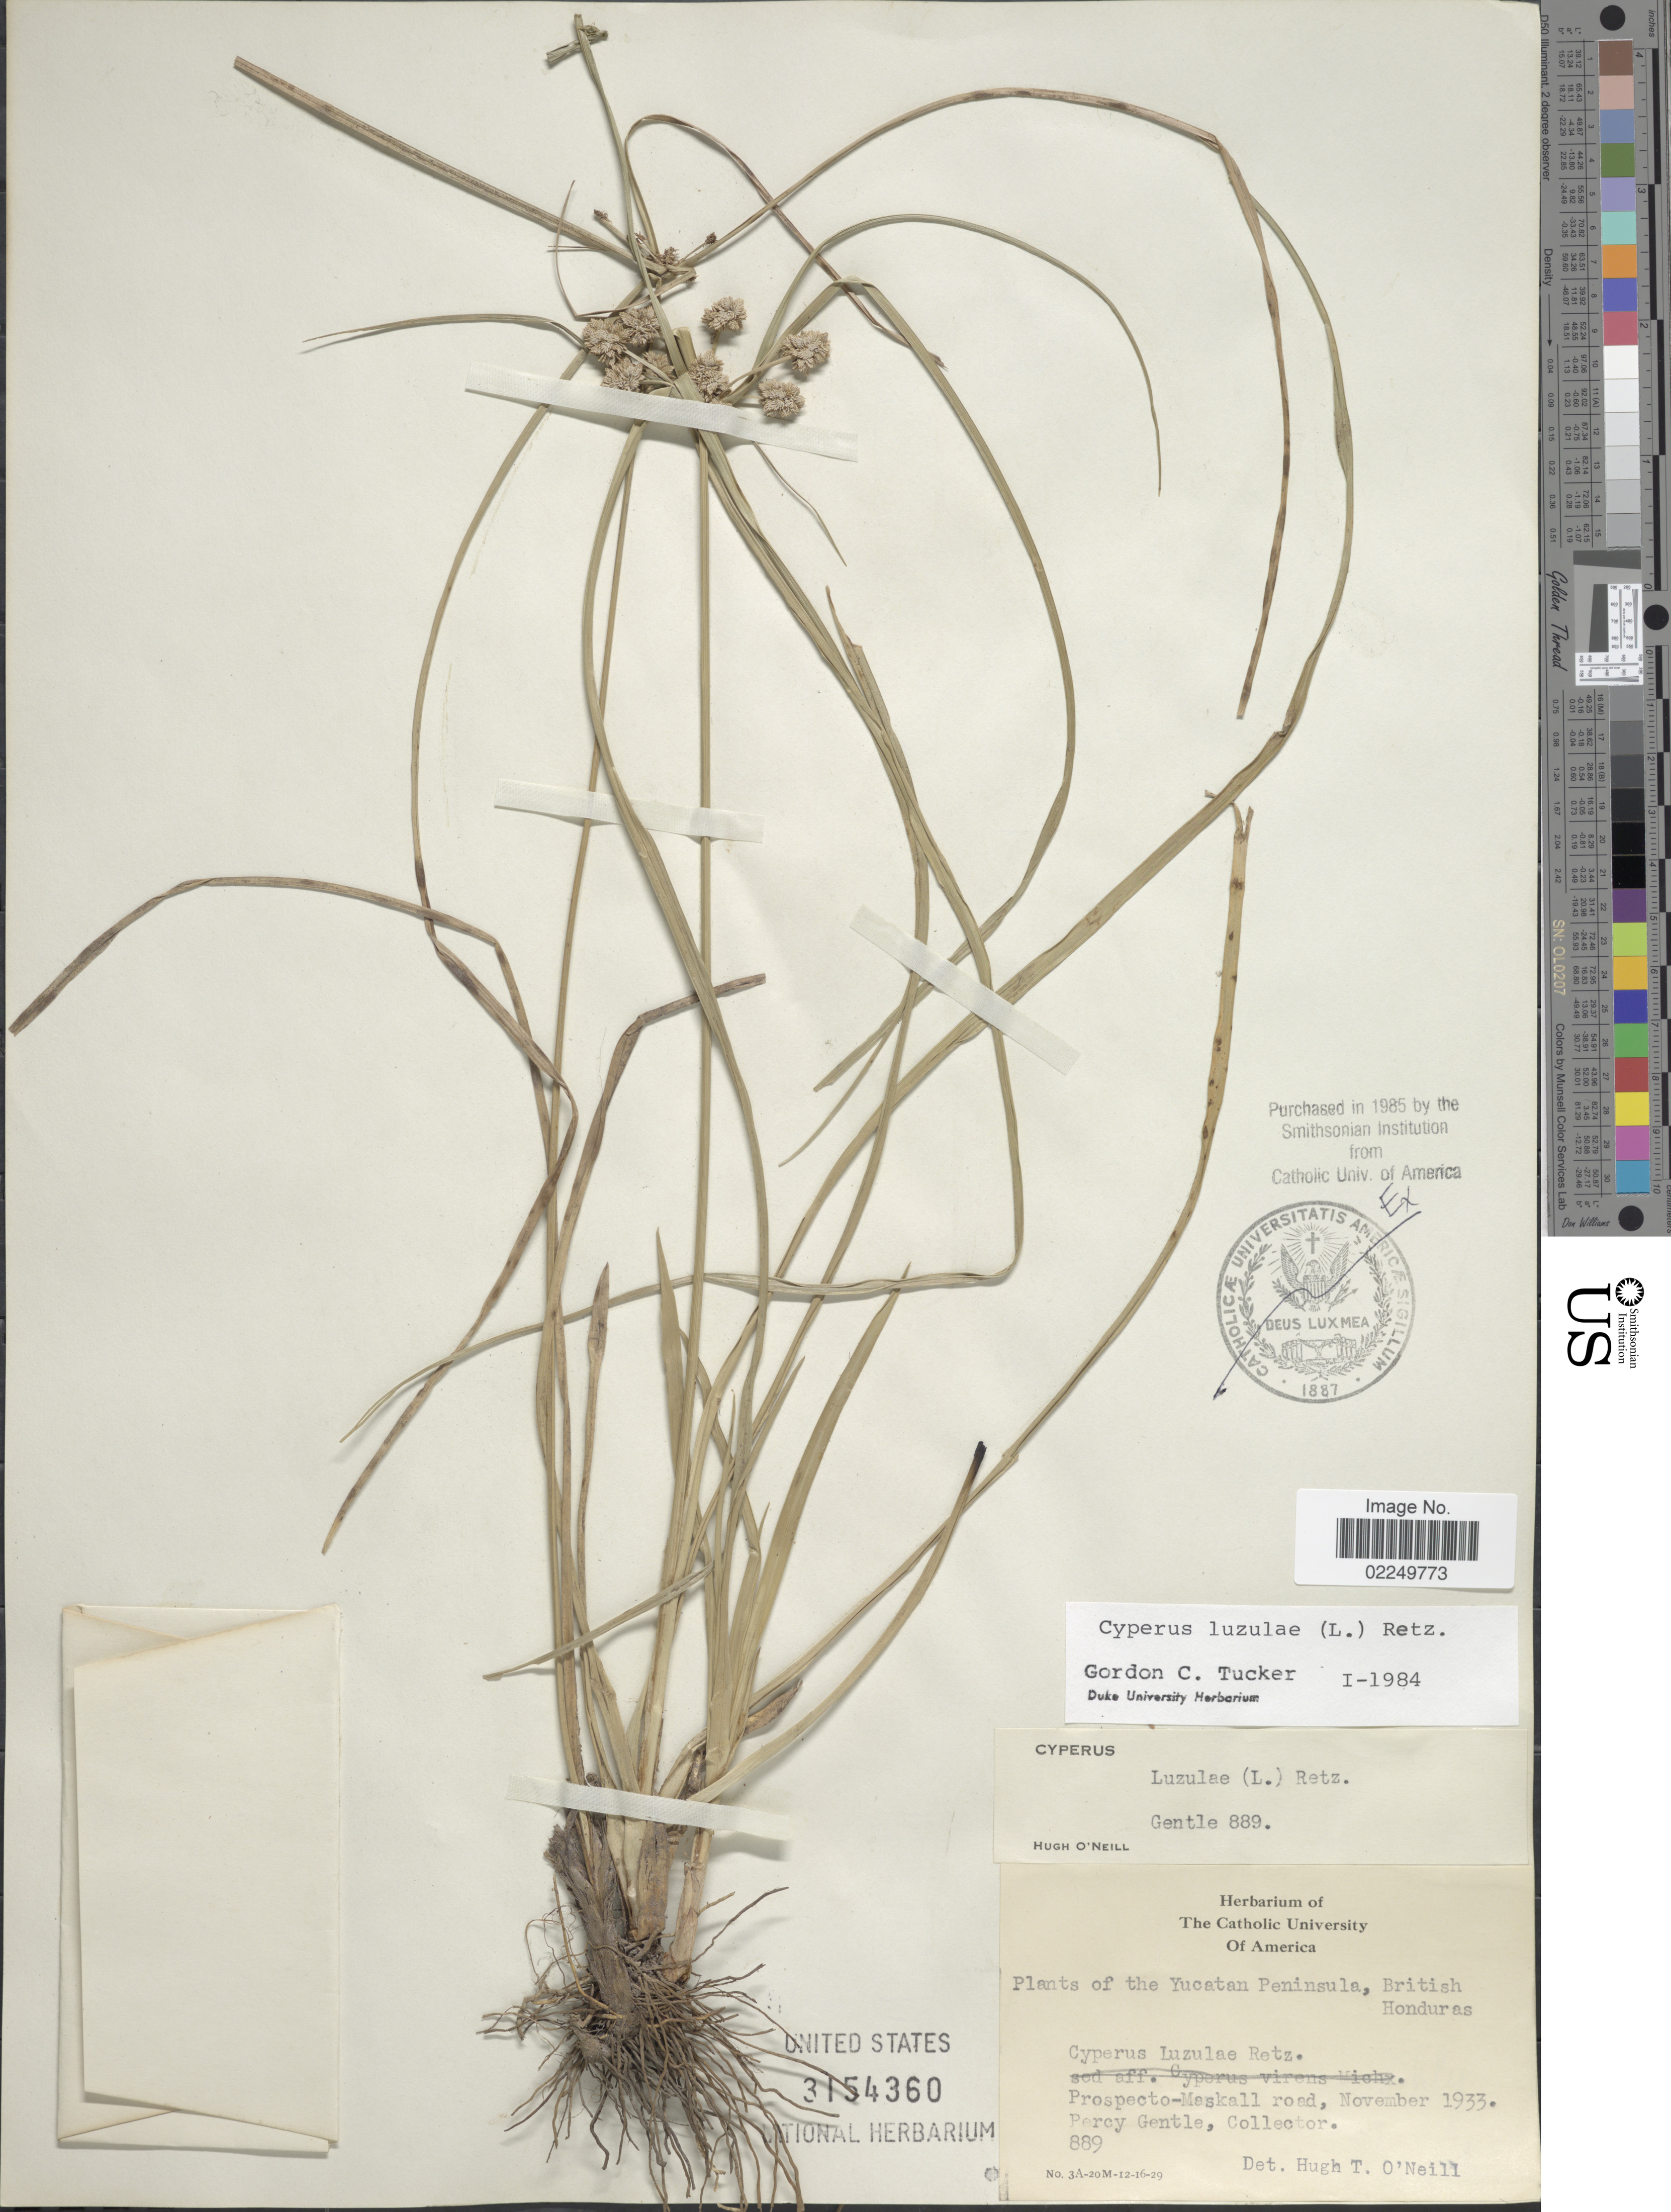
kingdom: Plantae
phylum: Tracheophyta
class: Liliopsida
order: Poales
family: Cyperaceae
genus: Cyperus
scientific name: Cyperus luzulae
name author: (L.) Rottb. ex Retz.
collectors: P. H. Gentle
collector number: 889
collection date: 1933-11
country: Belize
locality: The Yucatan Peninsula, British Honduras, Prospecto-Maskall road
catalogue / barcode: US 3154360